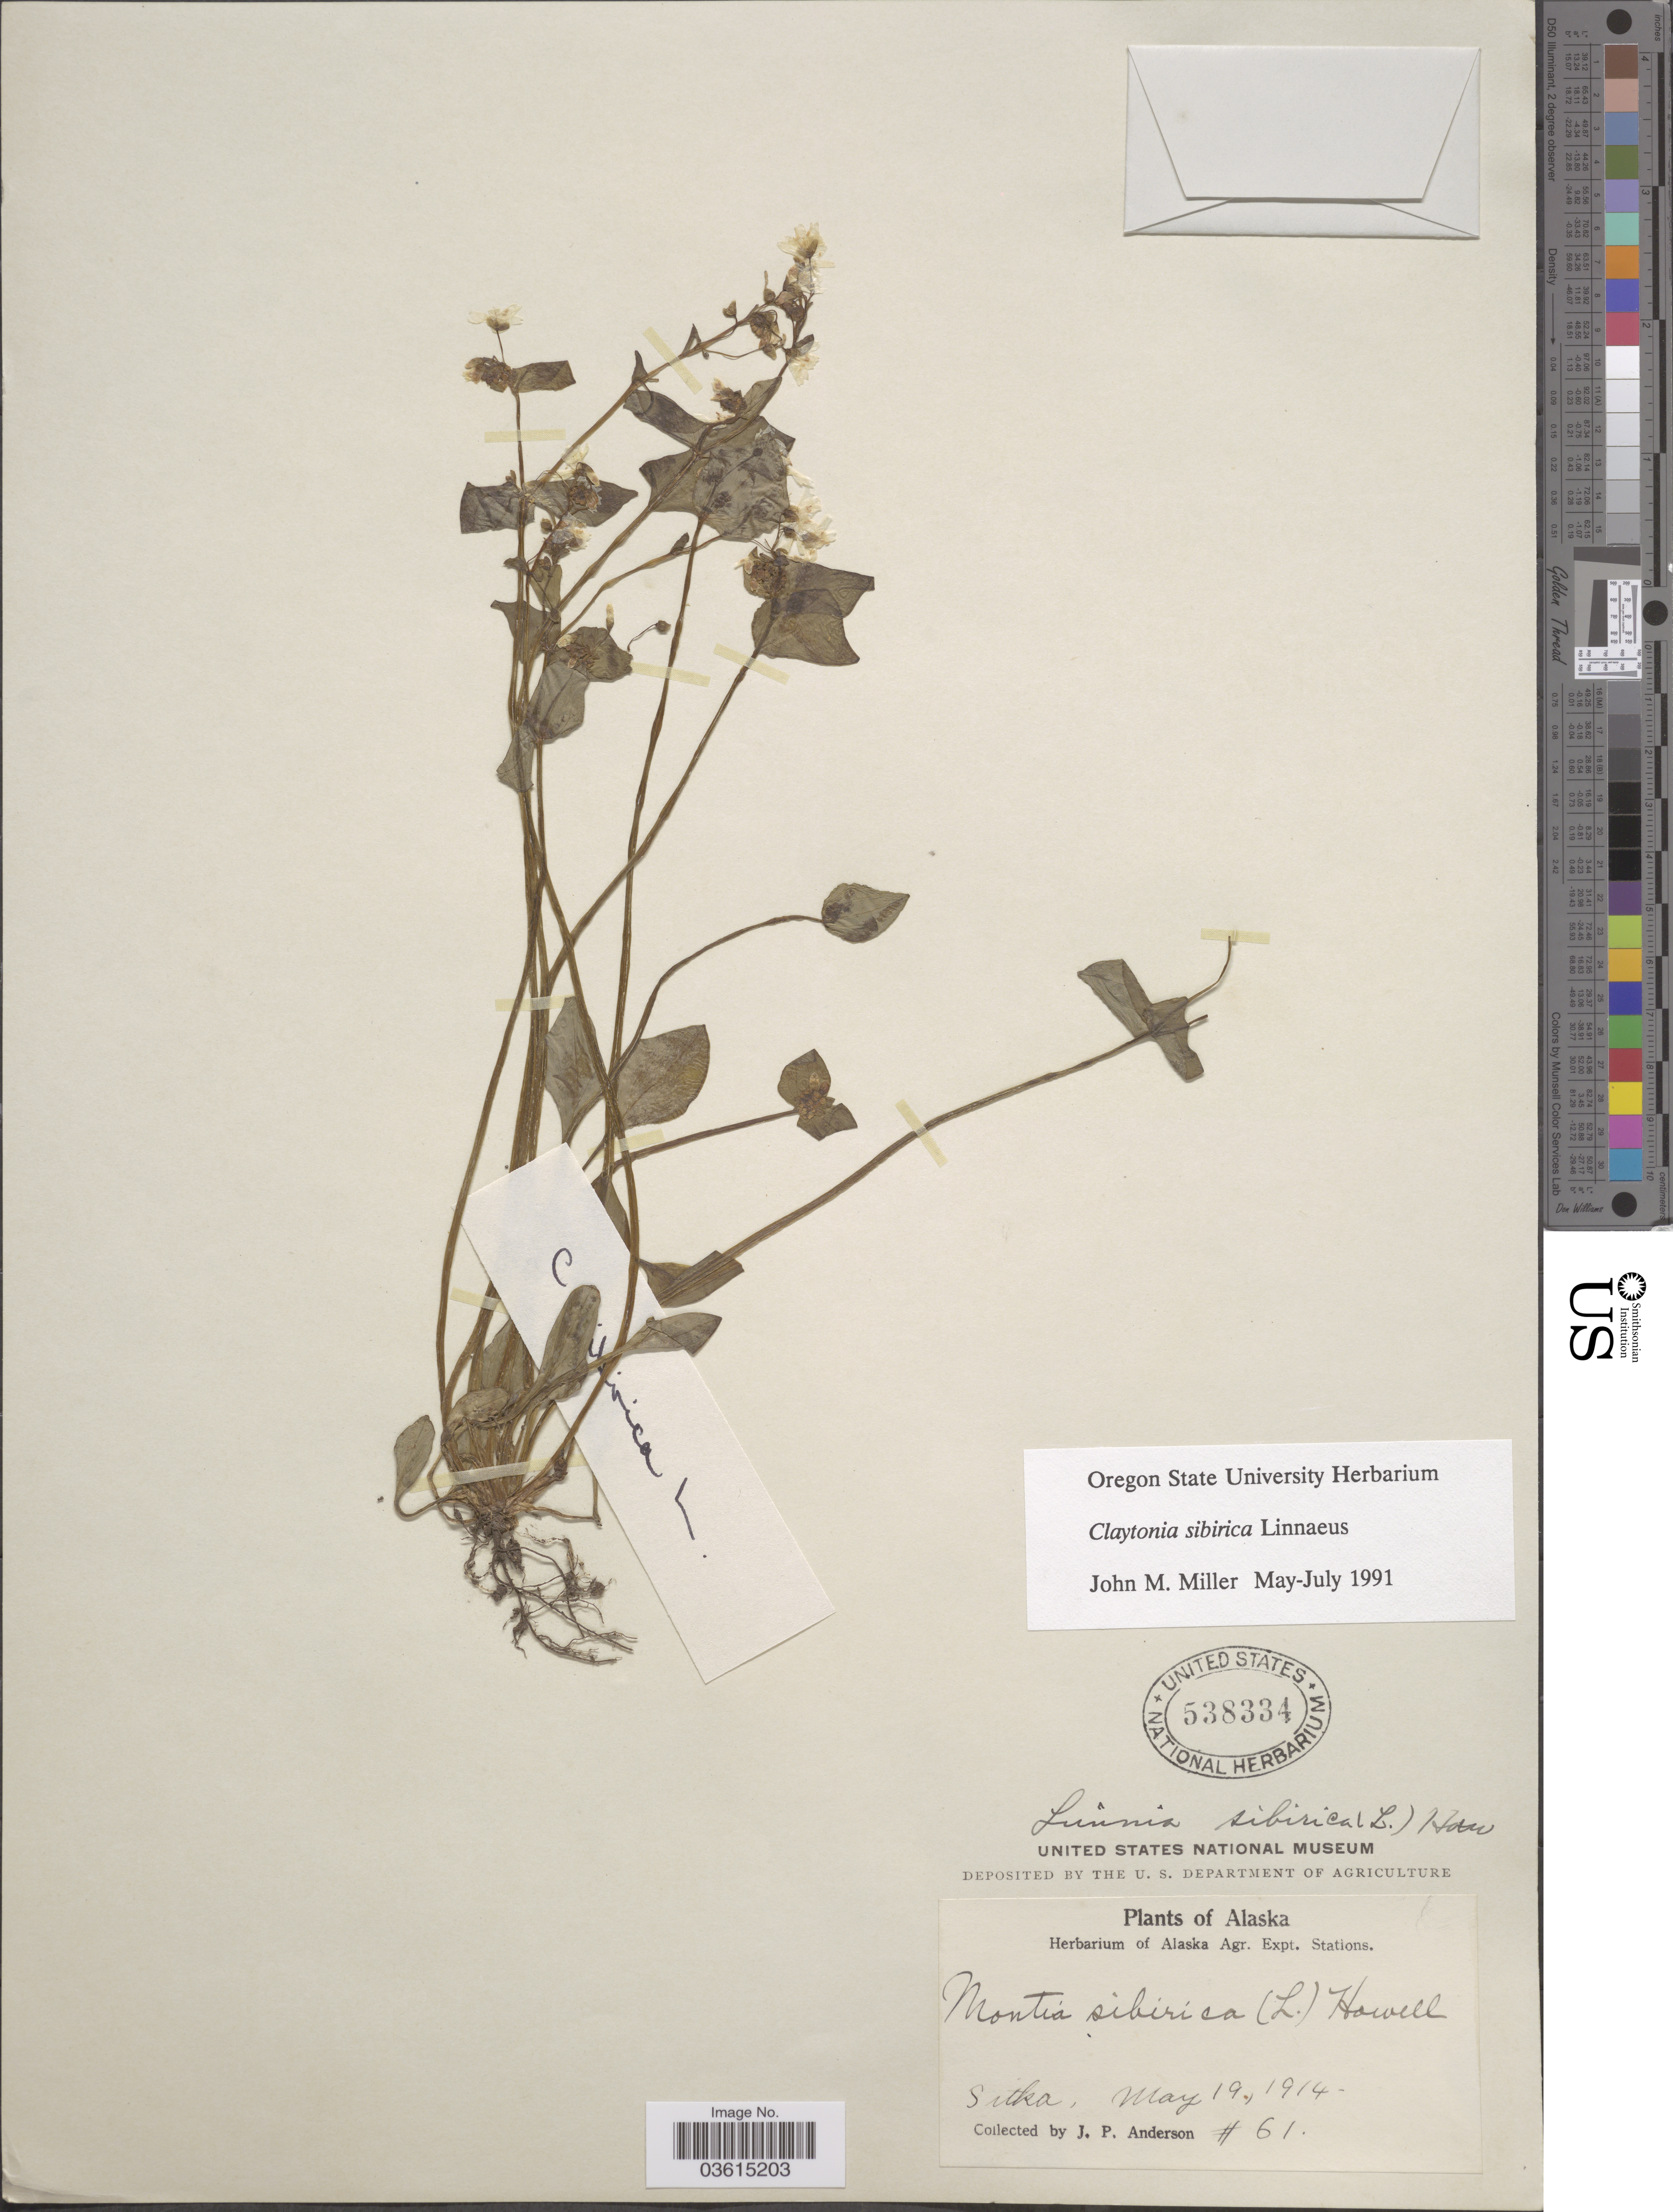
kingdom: Plantae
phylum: Tracheophyta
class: Magnoliopsida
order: Caryophyllales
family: Montiaceae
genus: Claytonia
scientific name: Claytonia sibirica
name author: L.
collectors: J. P. Anderson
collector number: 61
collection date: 1914-05-19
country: United States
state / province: Alaska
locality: Sitka.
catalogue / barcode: US 538334